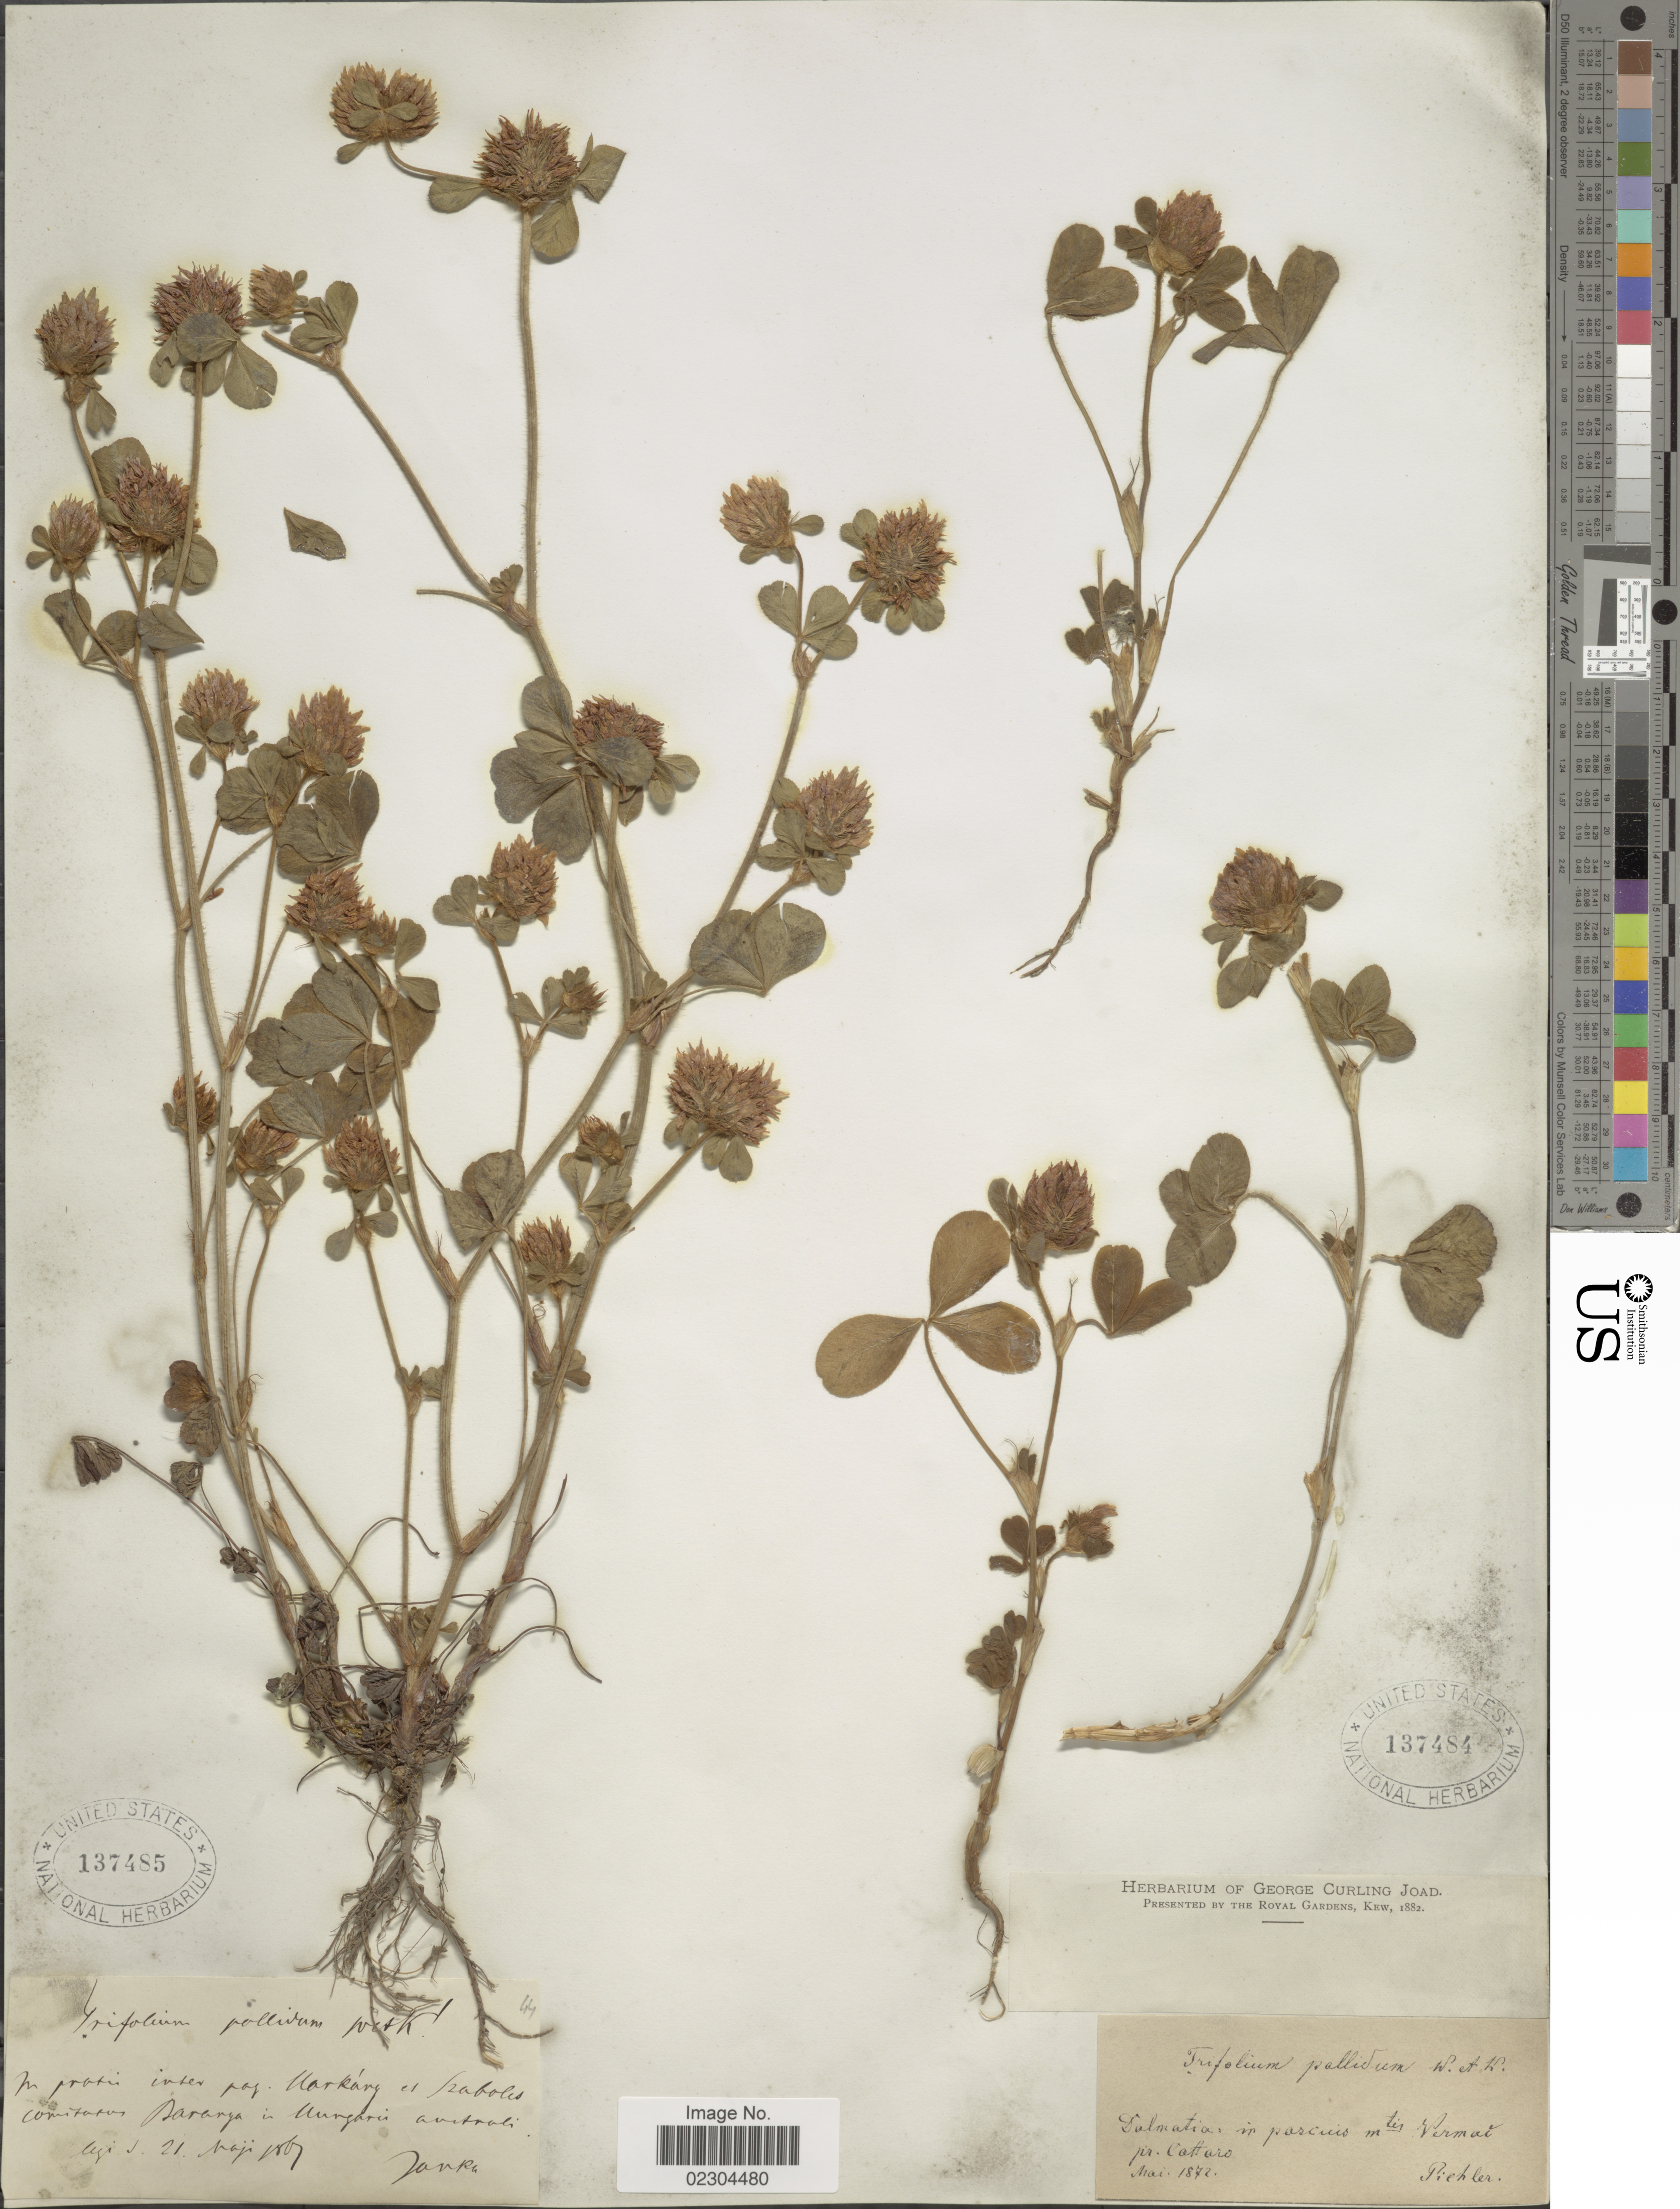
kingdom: Plantae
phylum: Tracheophyta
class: Magnoliopsida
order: Fabales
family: Fabaceae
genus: Trifolium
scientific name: Trifolium pallidum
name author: Waldst. & Kit.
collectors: V. Janka von Bulcs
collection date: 1867-05-21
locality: In prartis inter pag. Uarkary a Szaboles comitatus Baranga in Ungaria australis [interpreted]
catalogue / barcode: US 137485